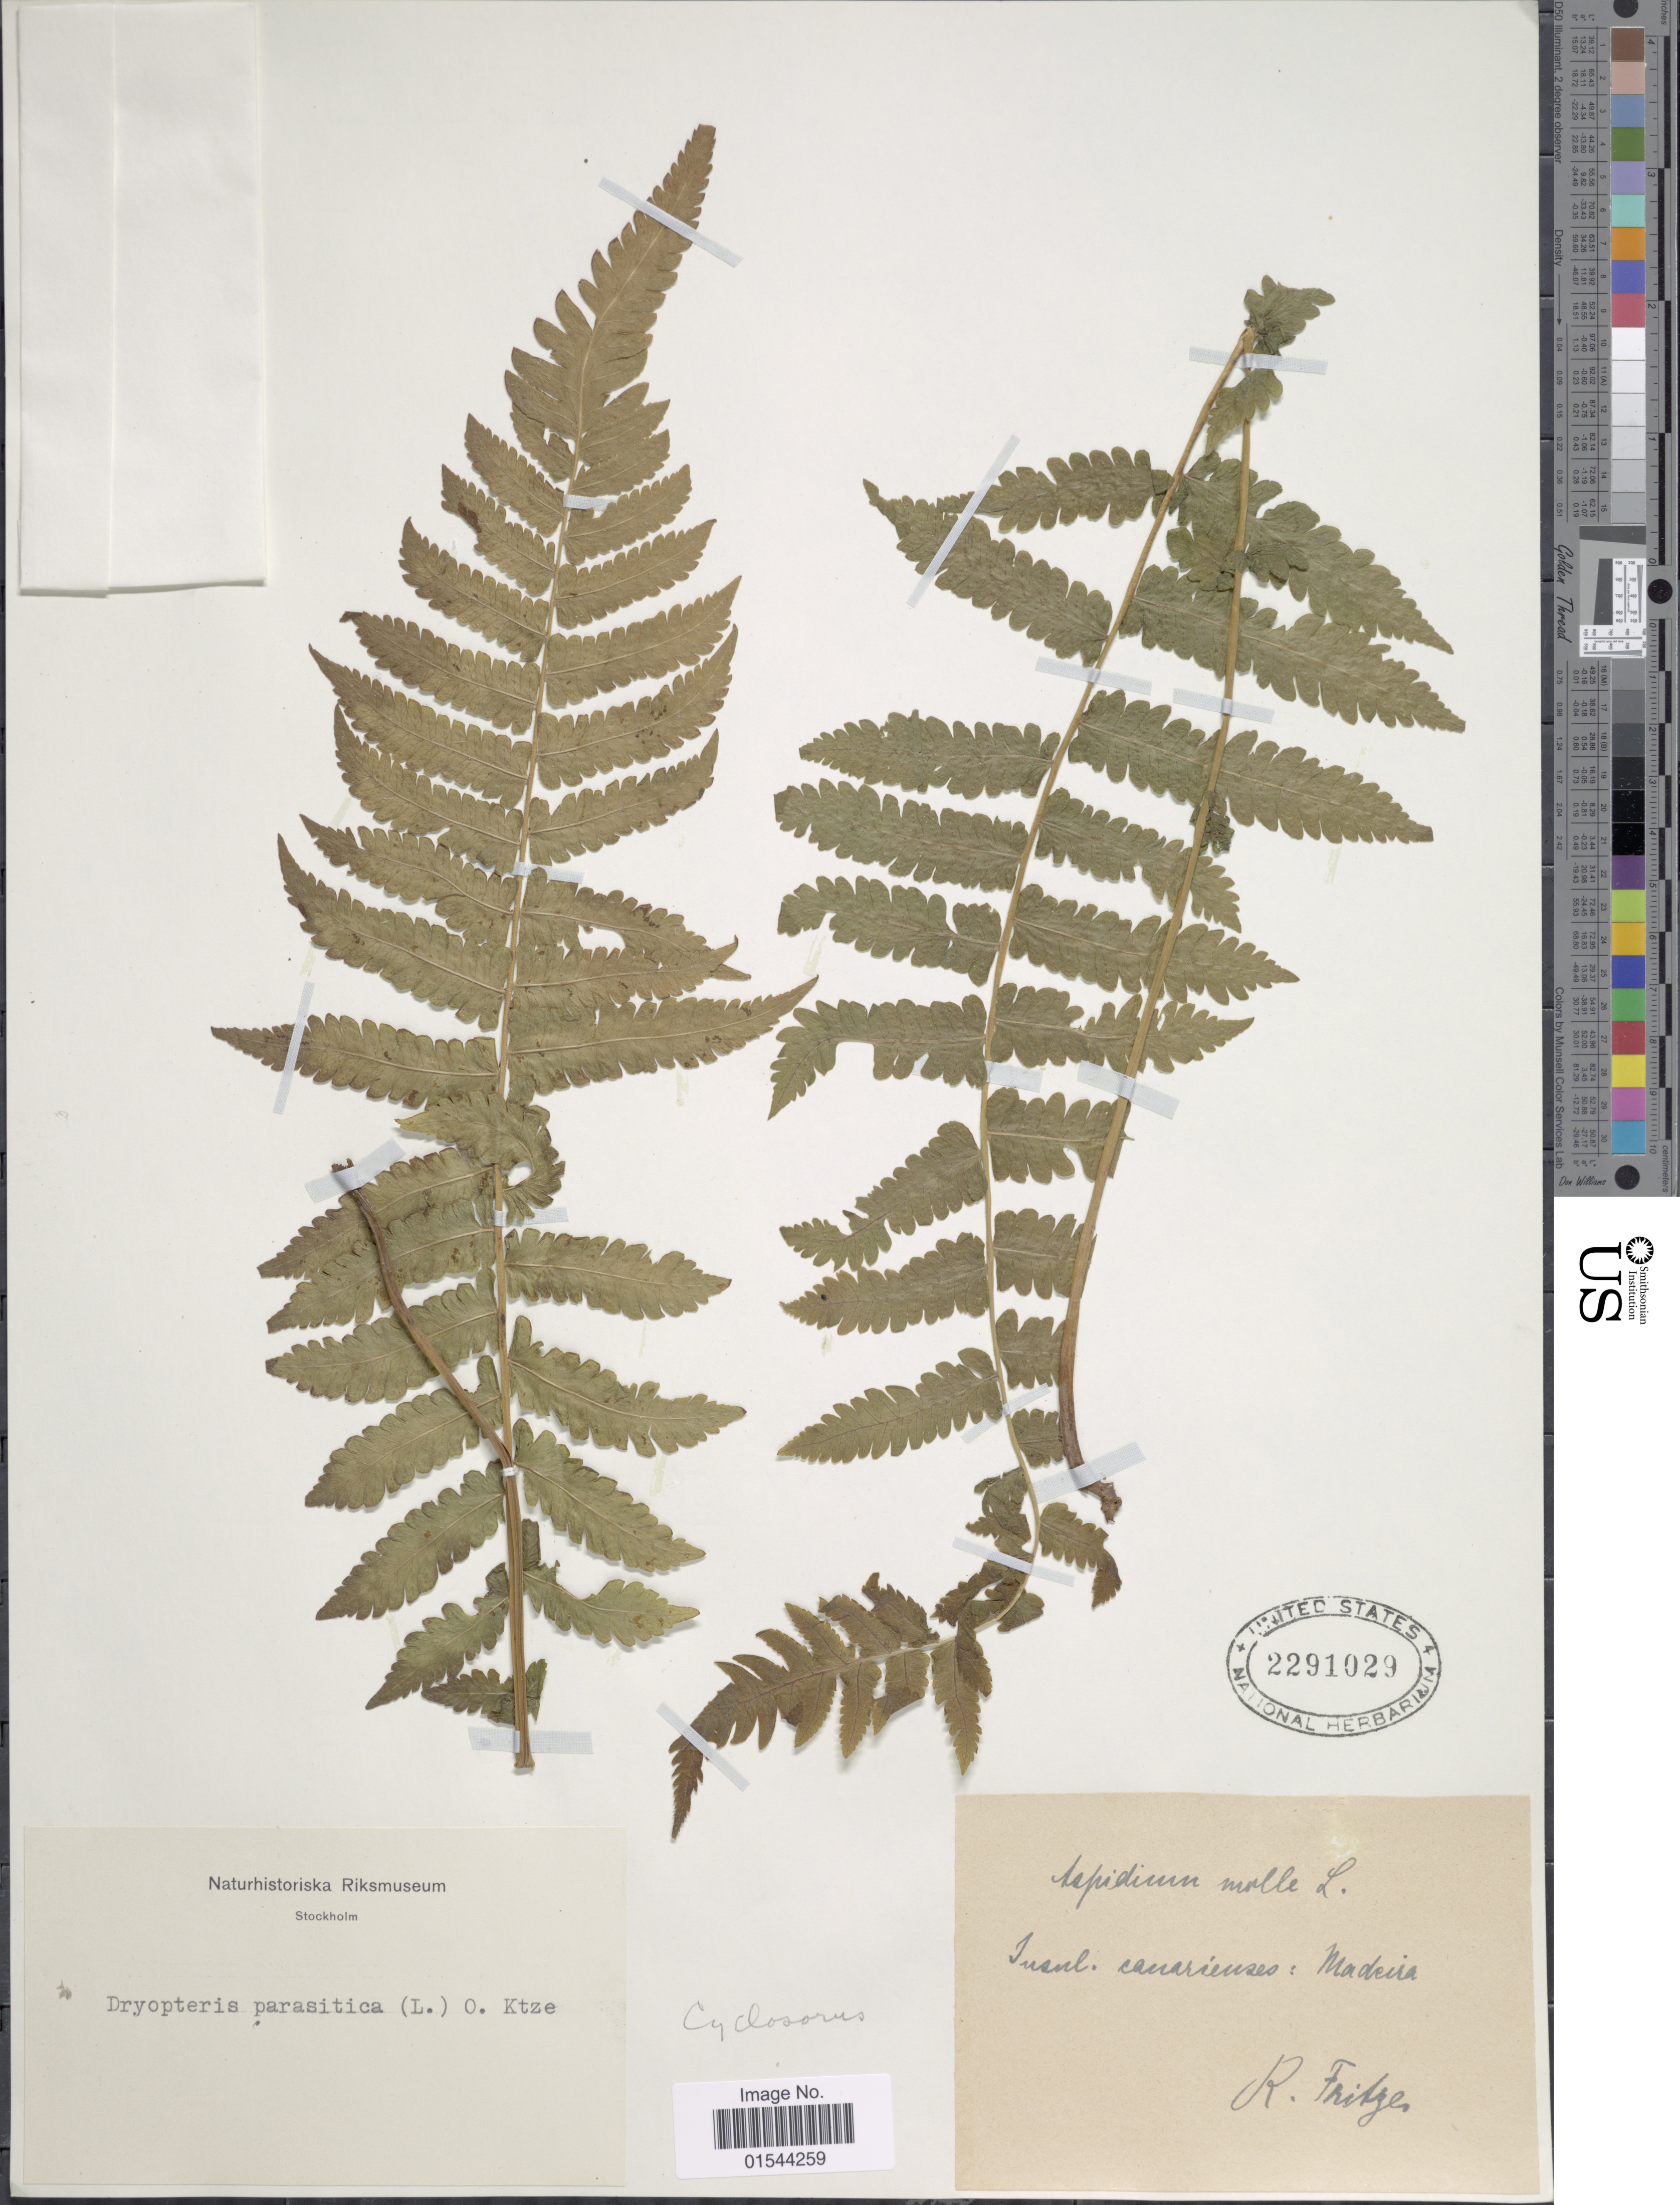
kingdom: Plantae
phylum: Tracheophyta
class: Polypodiopsida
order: Polypodiales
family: Thelypteridaceae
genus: Christella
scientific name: Christella parasitica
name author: (L.) H. Lév.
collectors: R. Fritze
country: Portugal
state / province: Madeira (Aut. Reg.)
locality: Insul. canarienses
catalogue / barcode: US 2291029